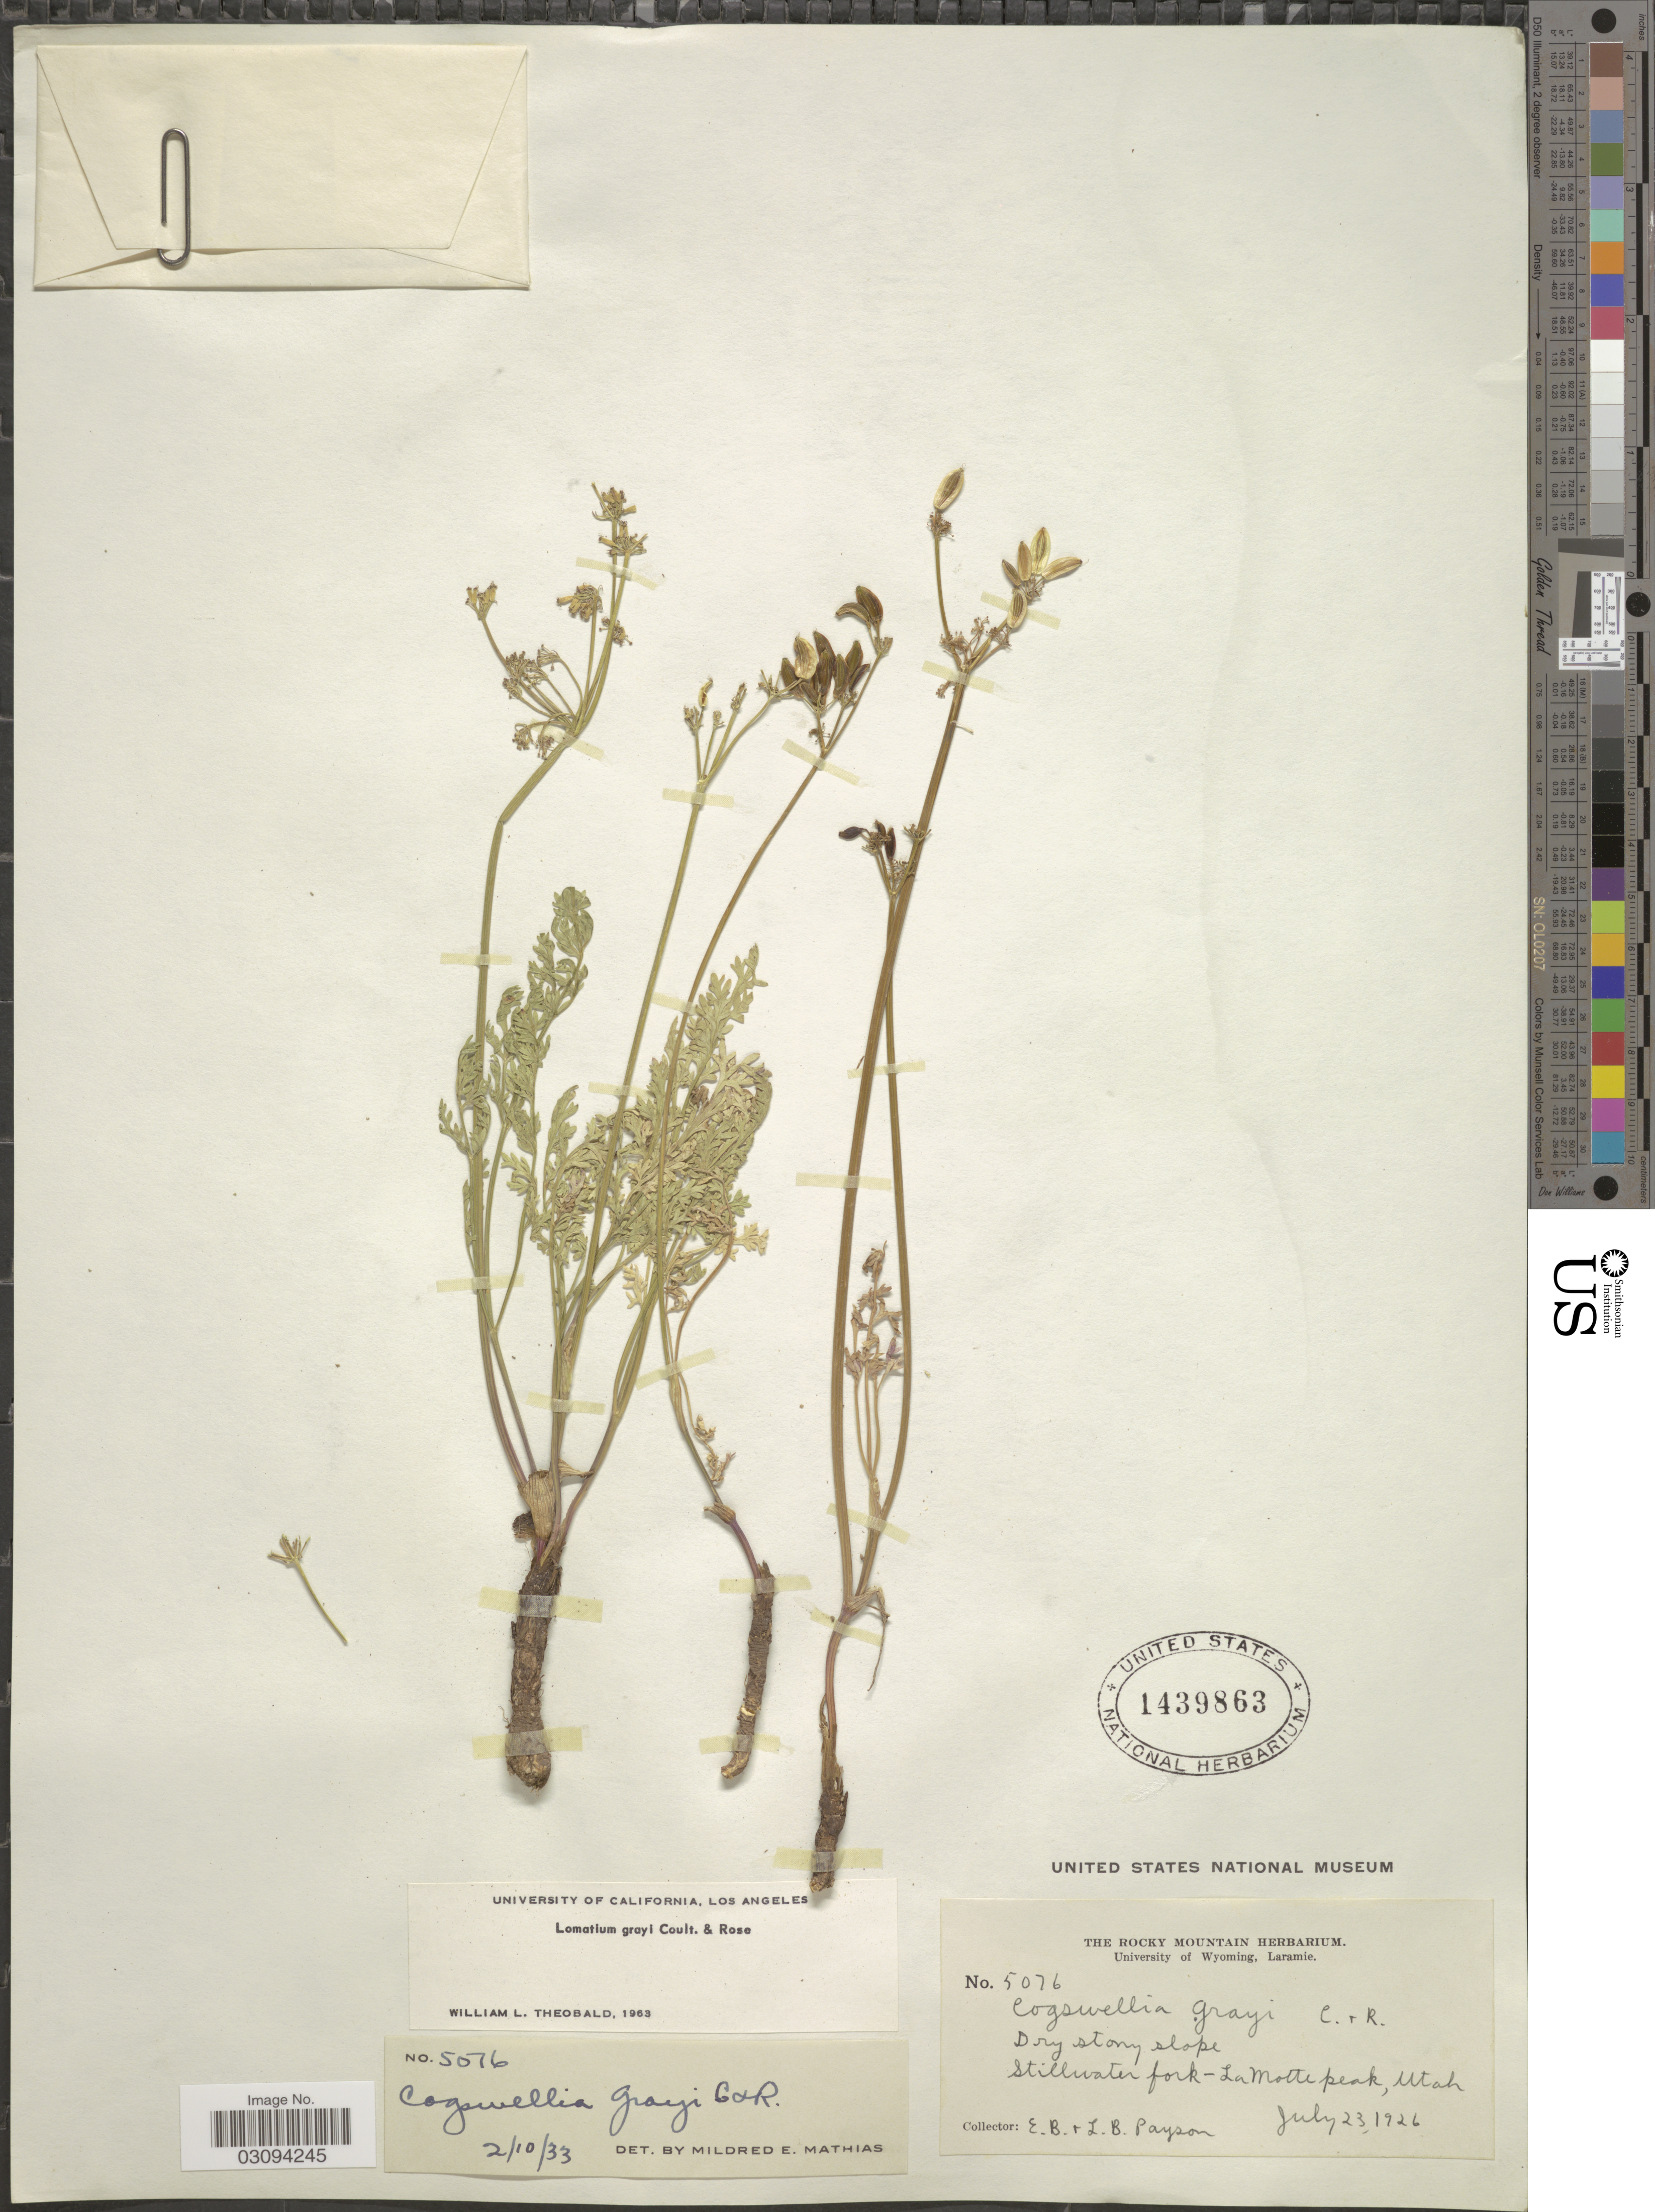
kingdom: Plantae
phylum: Tracheophyta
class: Magnoliopsida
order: Apiales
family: Apiaceae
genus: Lomatium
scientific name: Lomatium grayi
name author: (J.M. Coult. & Rose) J.M. Coult. & Rose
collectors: E. B. Payson & L. Payson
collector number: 5076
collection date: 1926-07-23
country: United States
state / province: Utah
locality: Stillwater fork-LaMotte peak.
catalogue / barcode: US 1439863